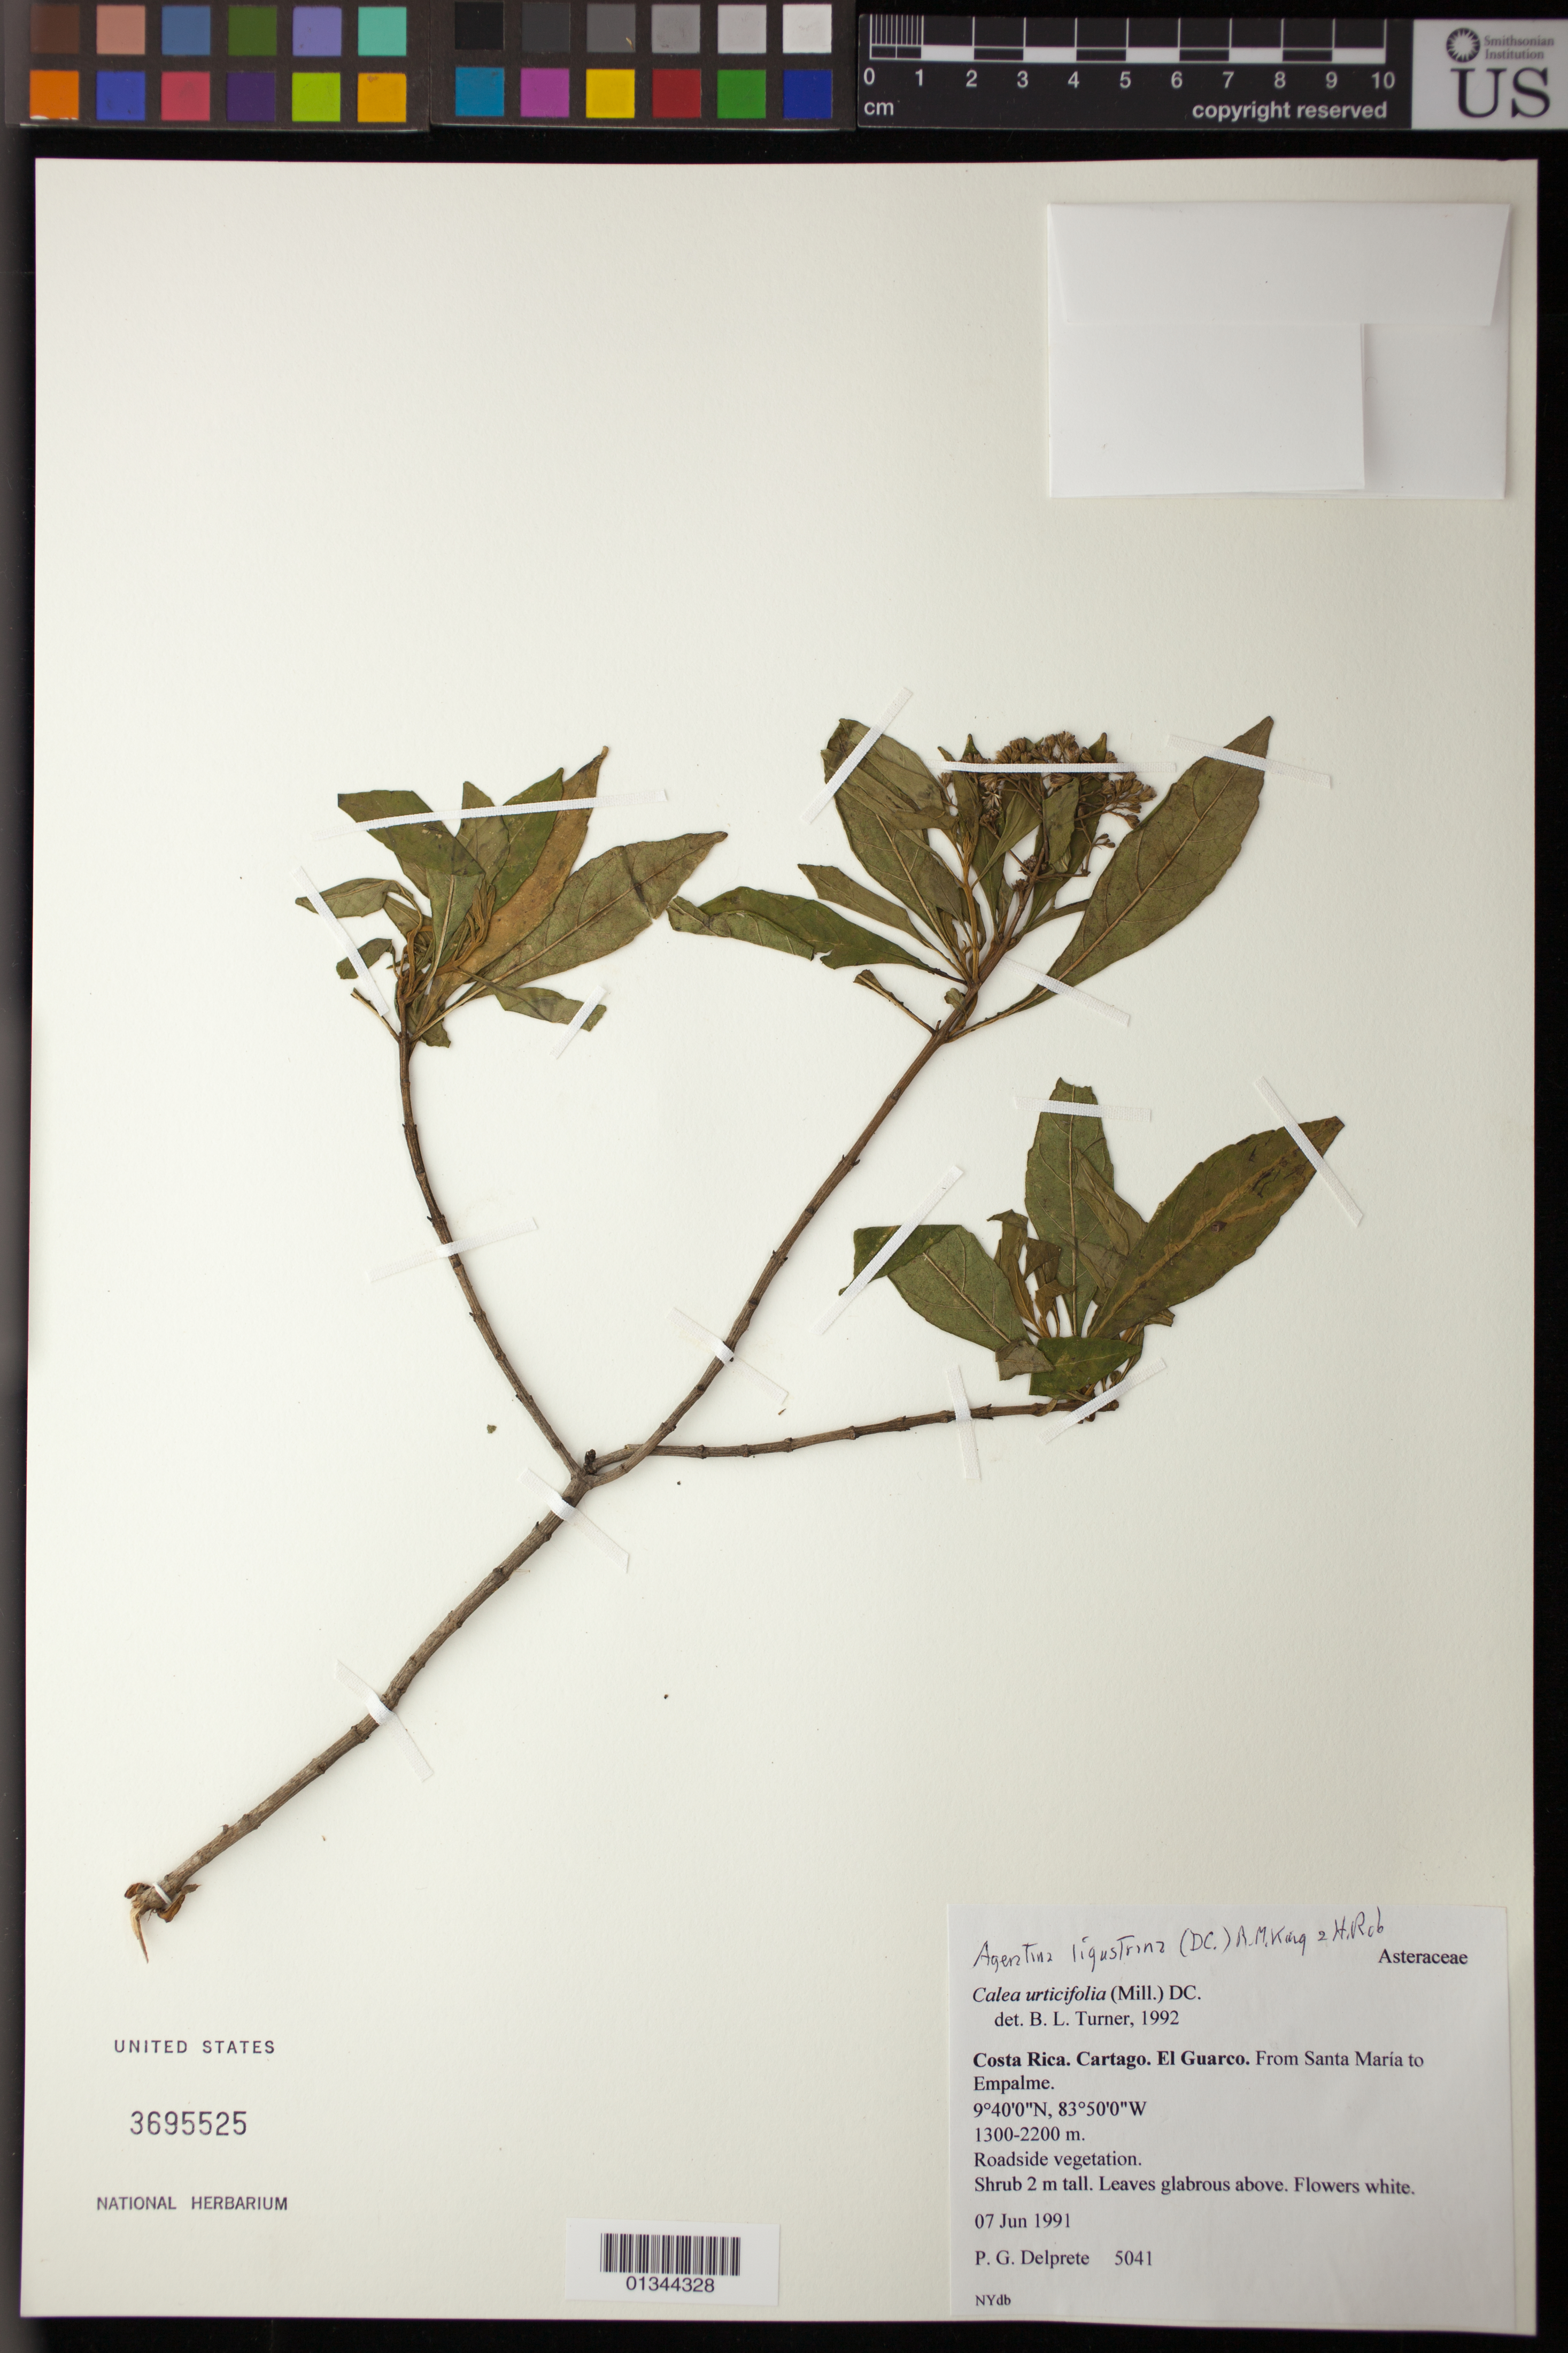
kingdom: Plantae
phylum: Tracheophyta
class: Magnoliopsida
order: Asterales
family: Asteraceae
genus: Ageratina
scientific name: Ageratina ligustrina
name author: (DC.) R.M. King & H. Rob.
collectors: P. G. Delprete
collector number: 5041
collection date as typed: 7 Jun 1991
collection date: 1991-06-07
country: Costa Rica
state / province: Cartago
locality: El Guarco. From Santa Maria to Empalme.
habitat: Roadside vegetation.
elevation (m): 1300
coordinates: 9 27 N, 84 04 48 W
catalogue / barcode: US 3695525